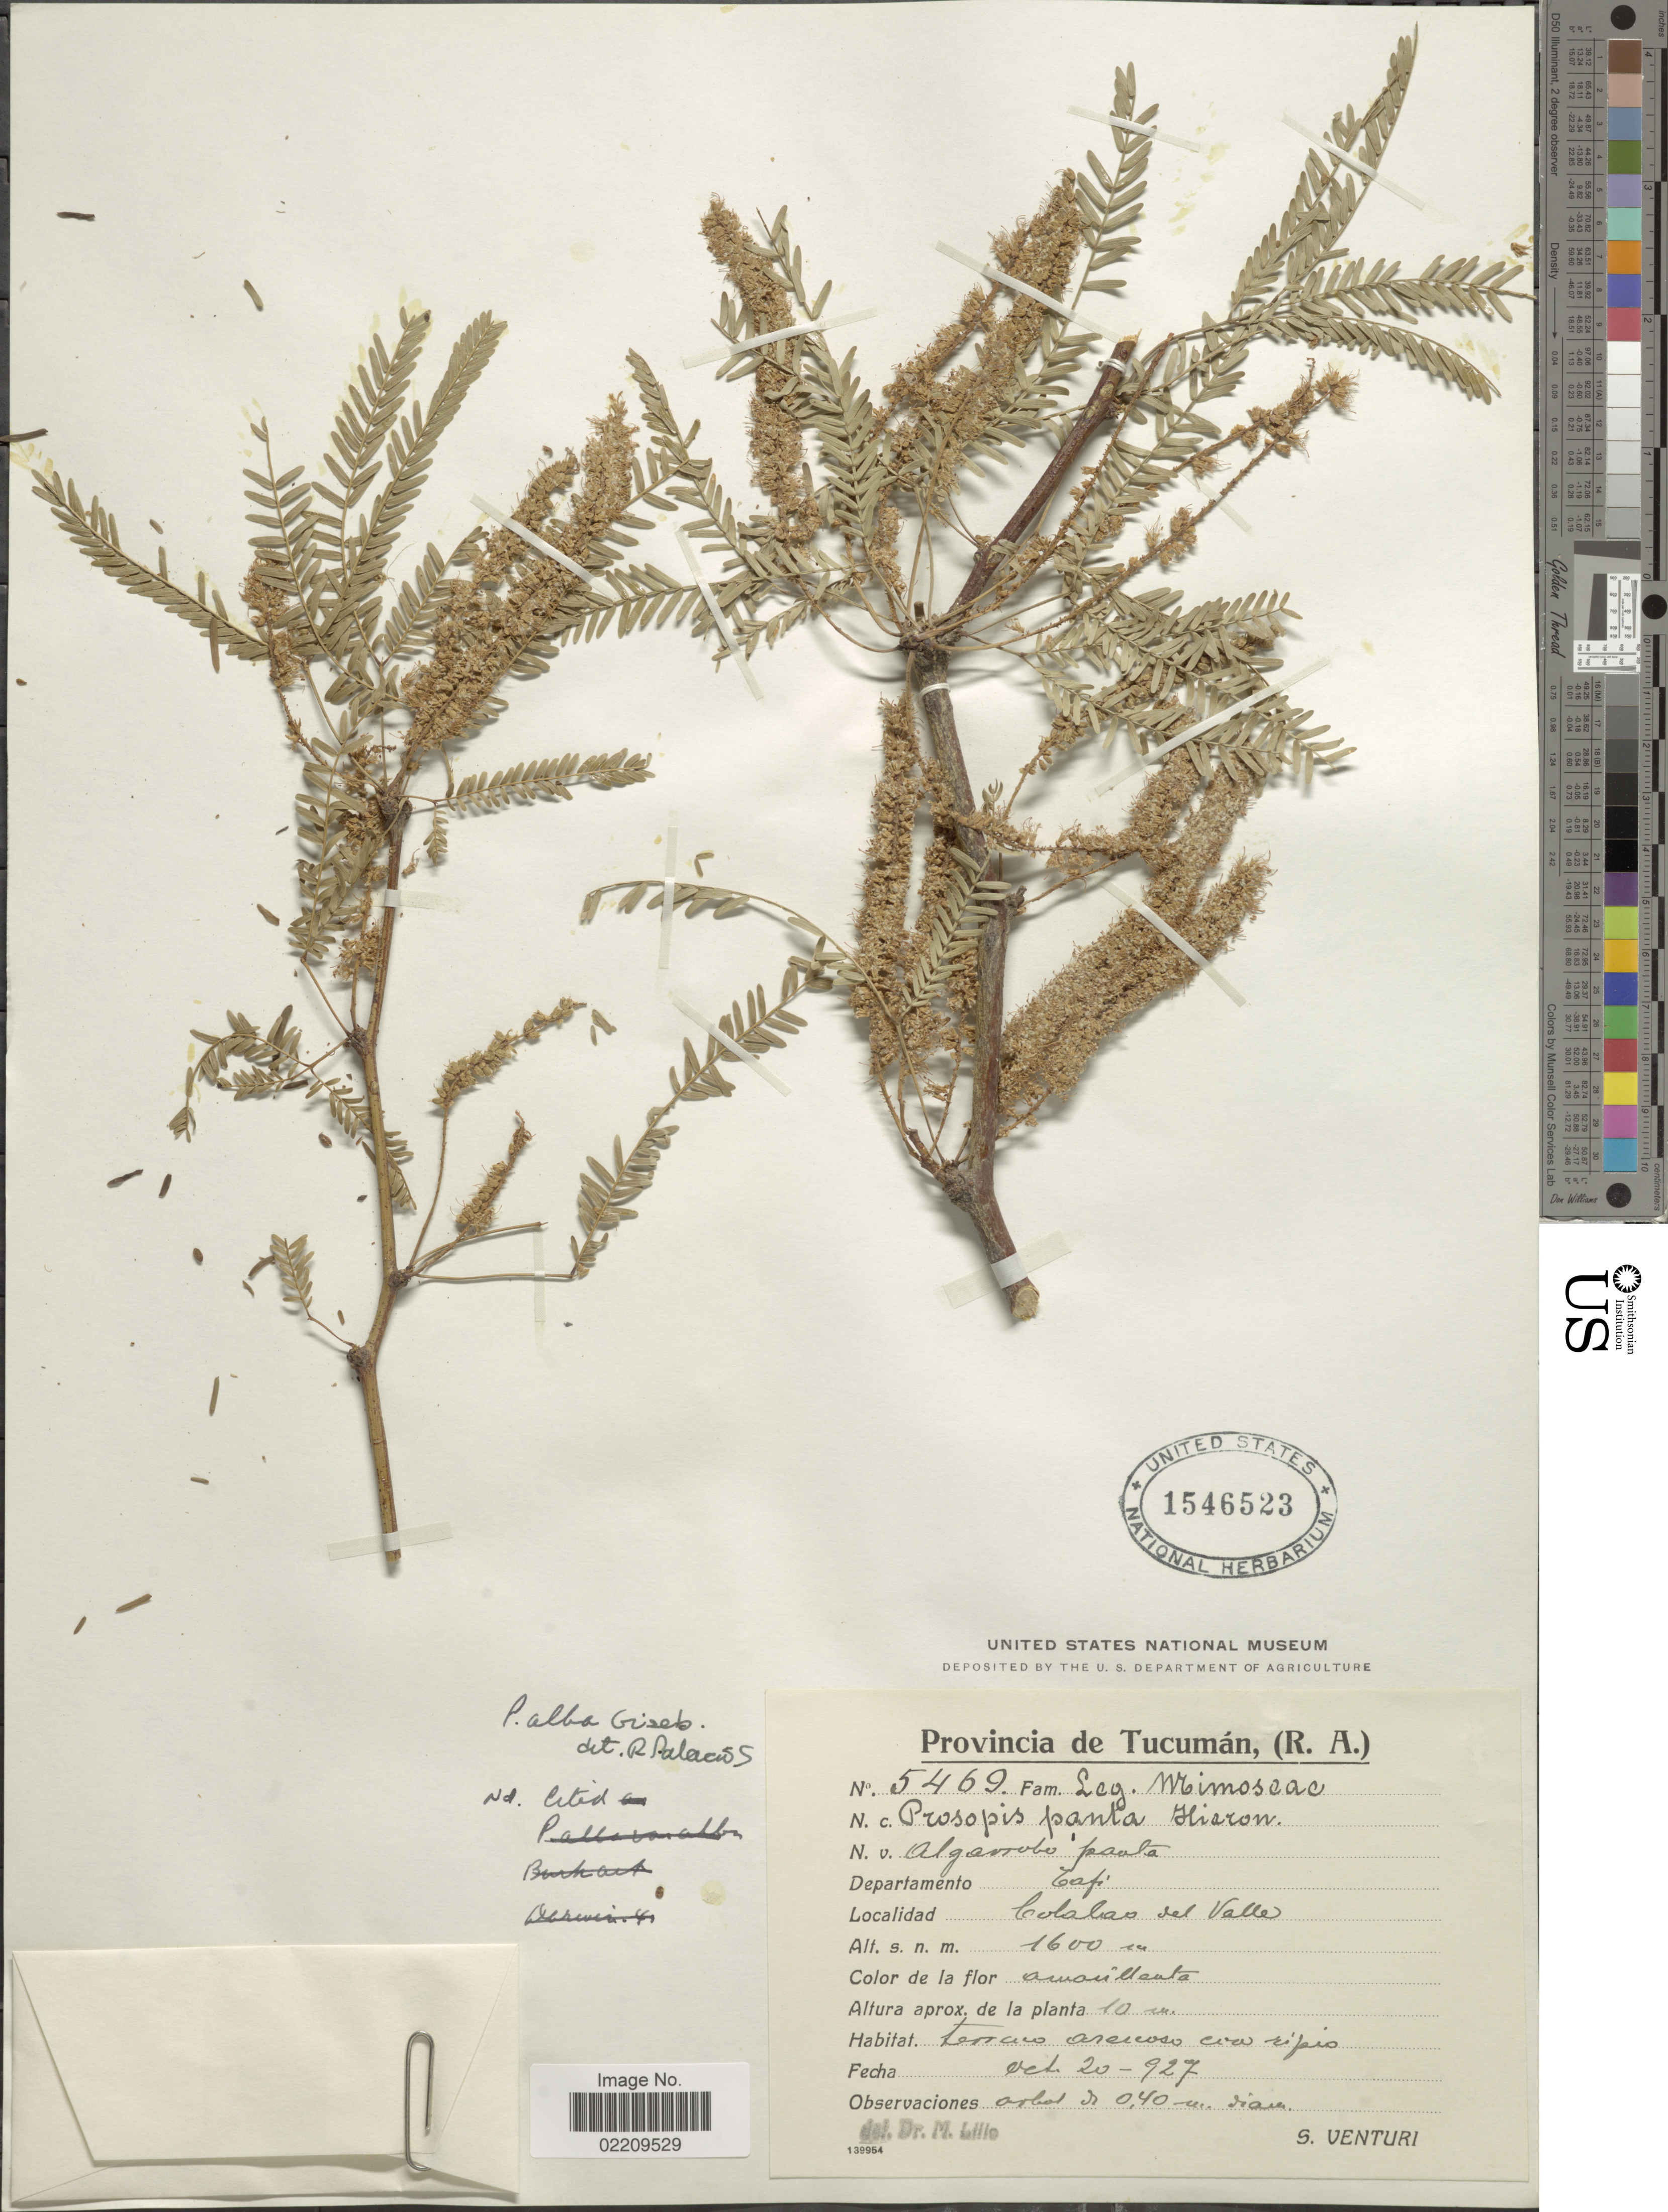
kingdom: Plantae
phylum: Tracheophyta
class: Magnoliopsida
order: Fabales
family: Fabaceae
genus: Neltuma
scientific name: Neltuma alba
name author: (Griseb.) C. E. Hughes & G.P. Lewis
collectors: S. Venturi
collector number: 5469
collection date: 1927-10-20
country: Argentina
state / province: Tucuman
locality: Provincia de Tucuman, (R.A.). Departamento: Tafi. Colalao del Valle.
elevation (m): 1600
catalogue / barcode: US 1546523